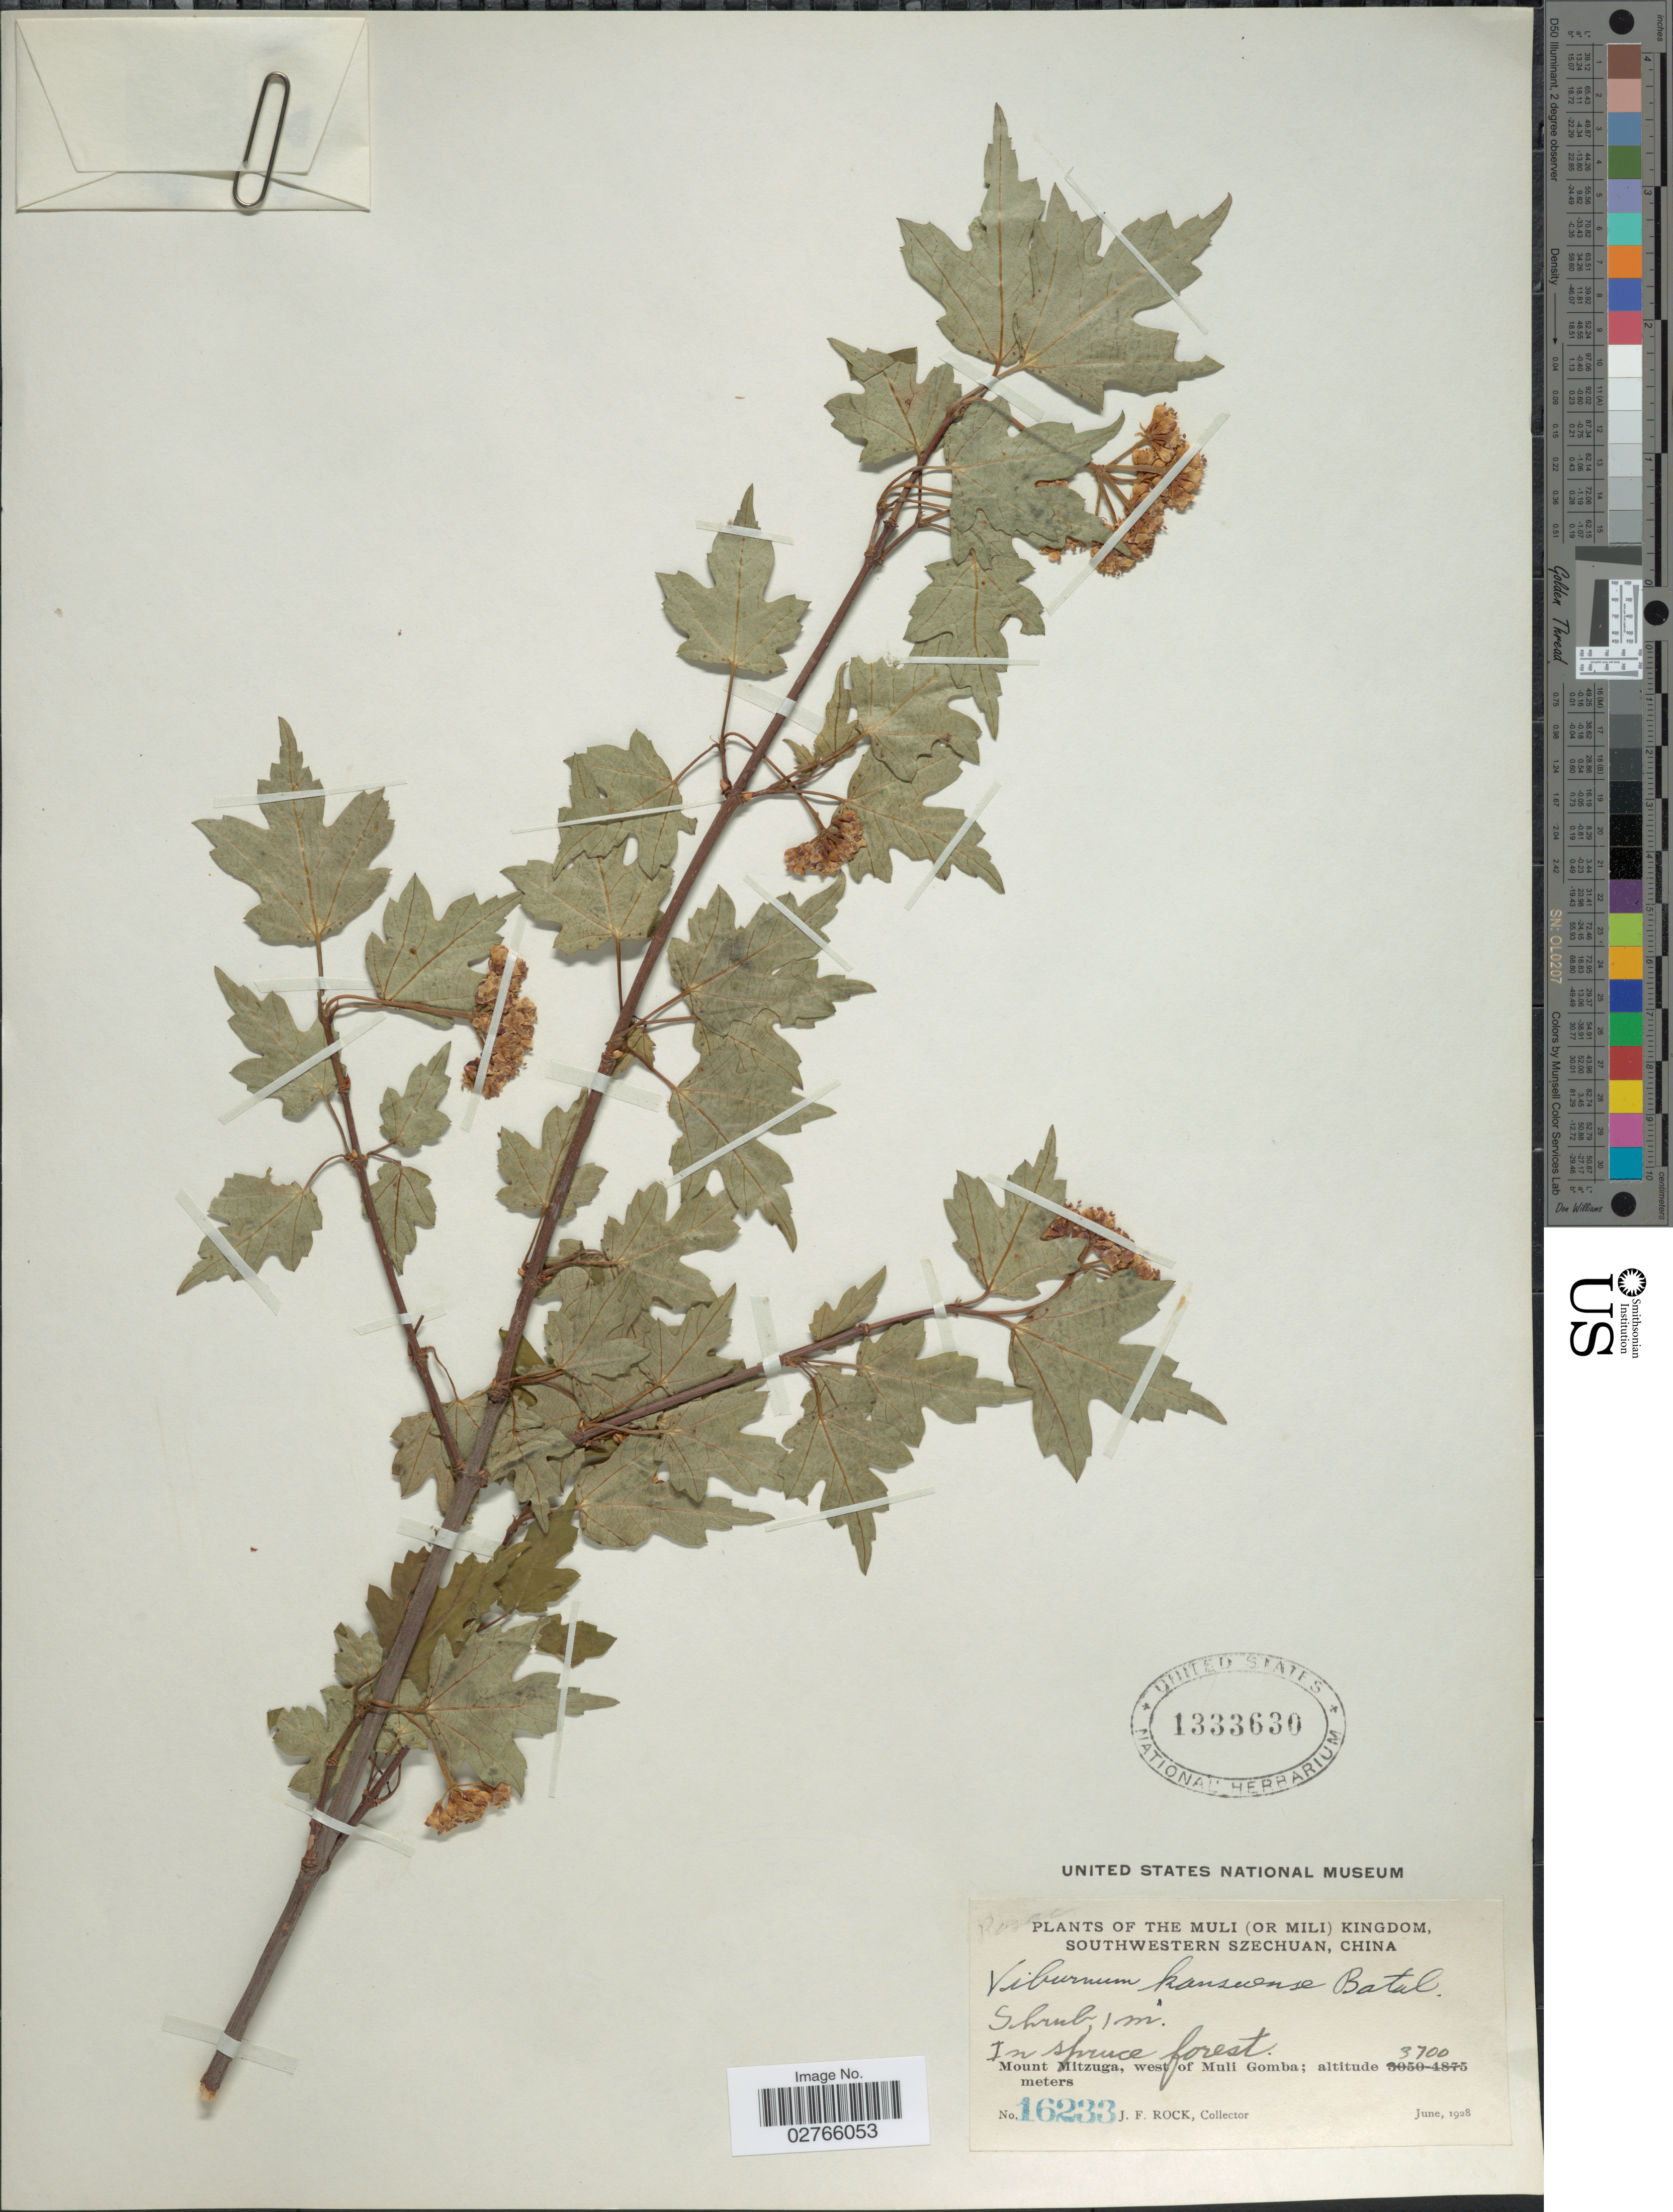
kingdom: Plantae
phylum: Tracheophyta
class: Magnoliopsida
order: Dipsacales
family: Viburnaceae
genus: Viburnum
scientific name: Viburnum kansuense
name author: Batalin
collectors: J. Rock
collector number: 16233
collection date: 1928-06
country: China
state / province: Sichuan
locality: The Muli (or Mili) southwestern Szechuan, Mount Mitzuga, west of Muli Gomba.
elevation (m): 3700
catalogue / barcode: US 1333630